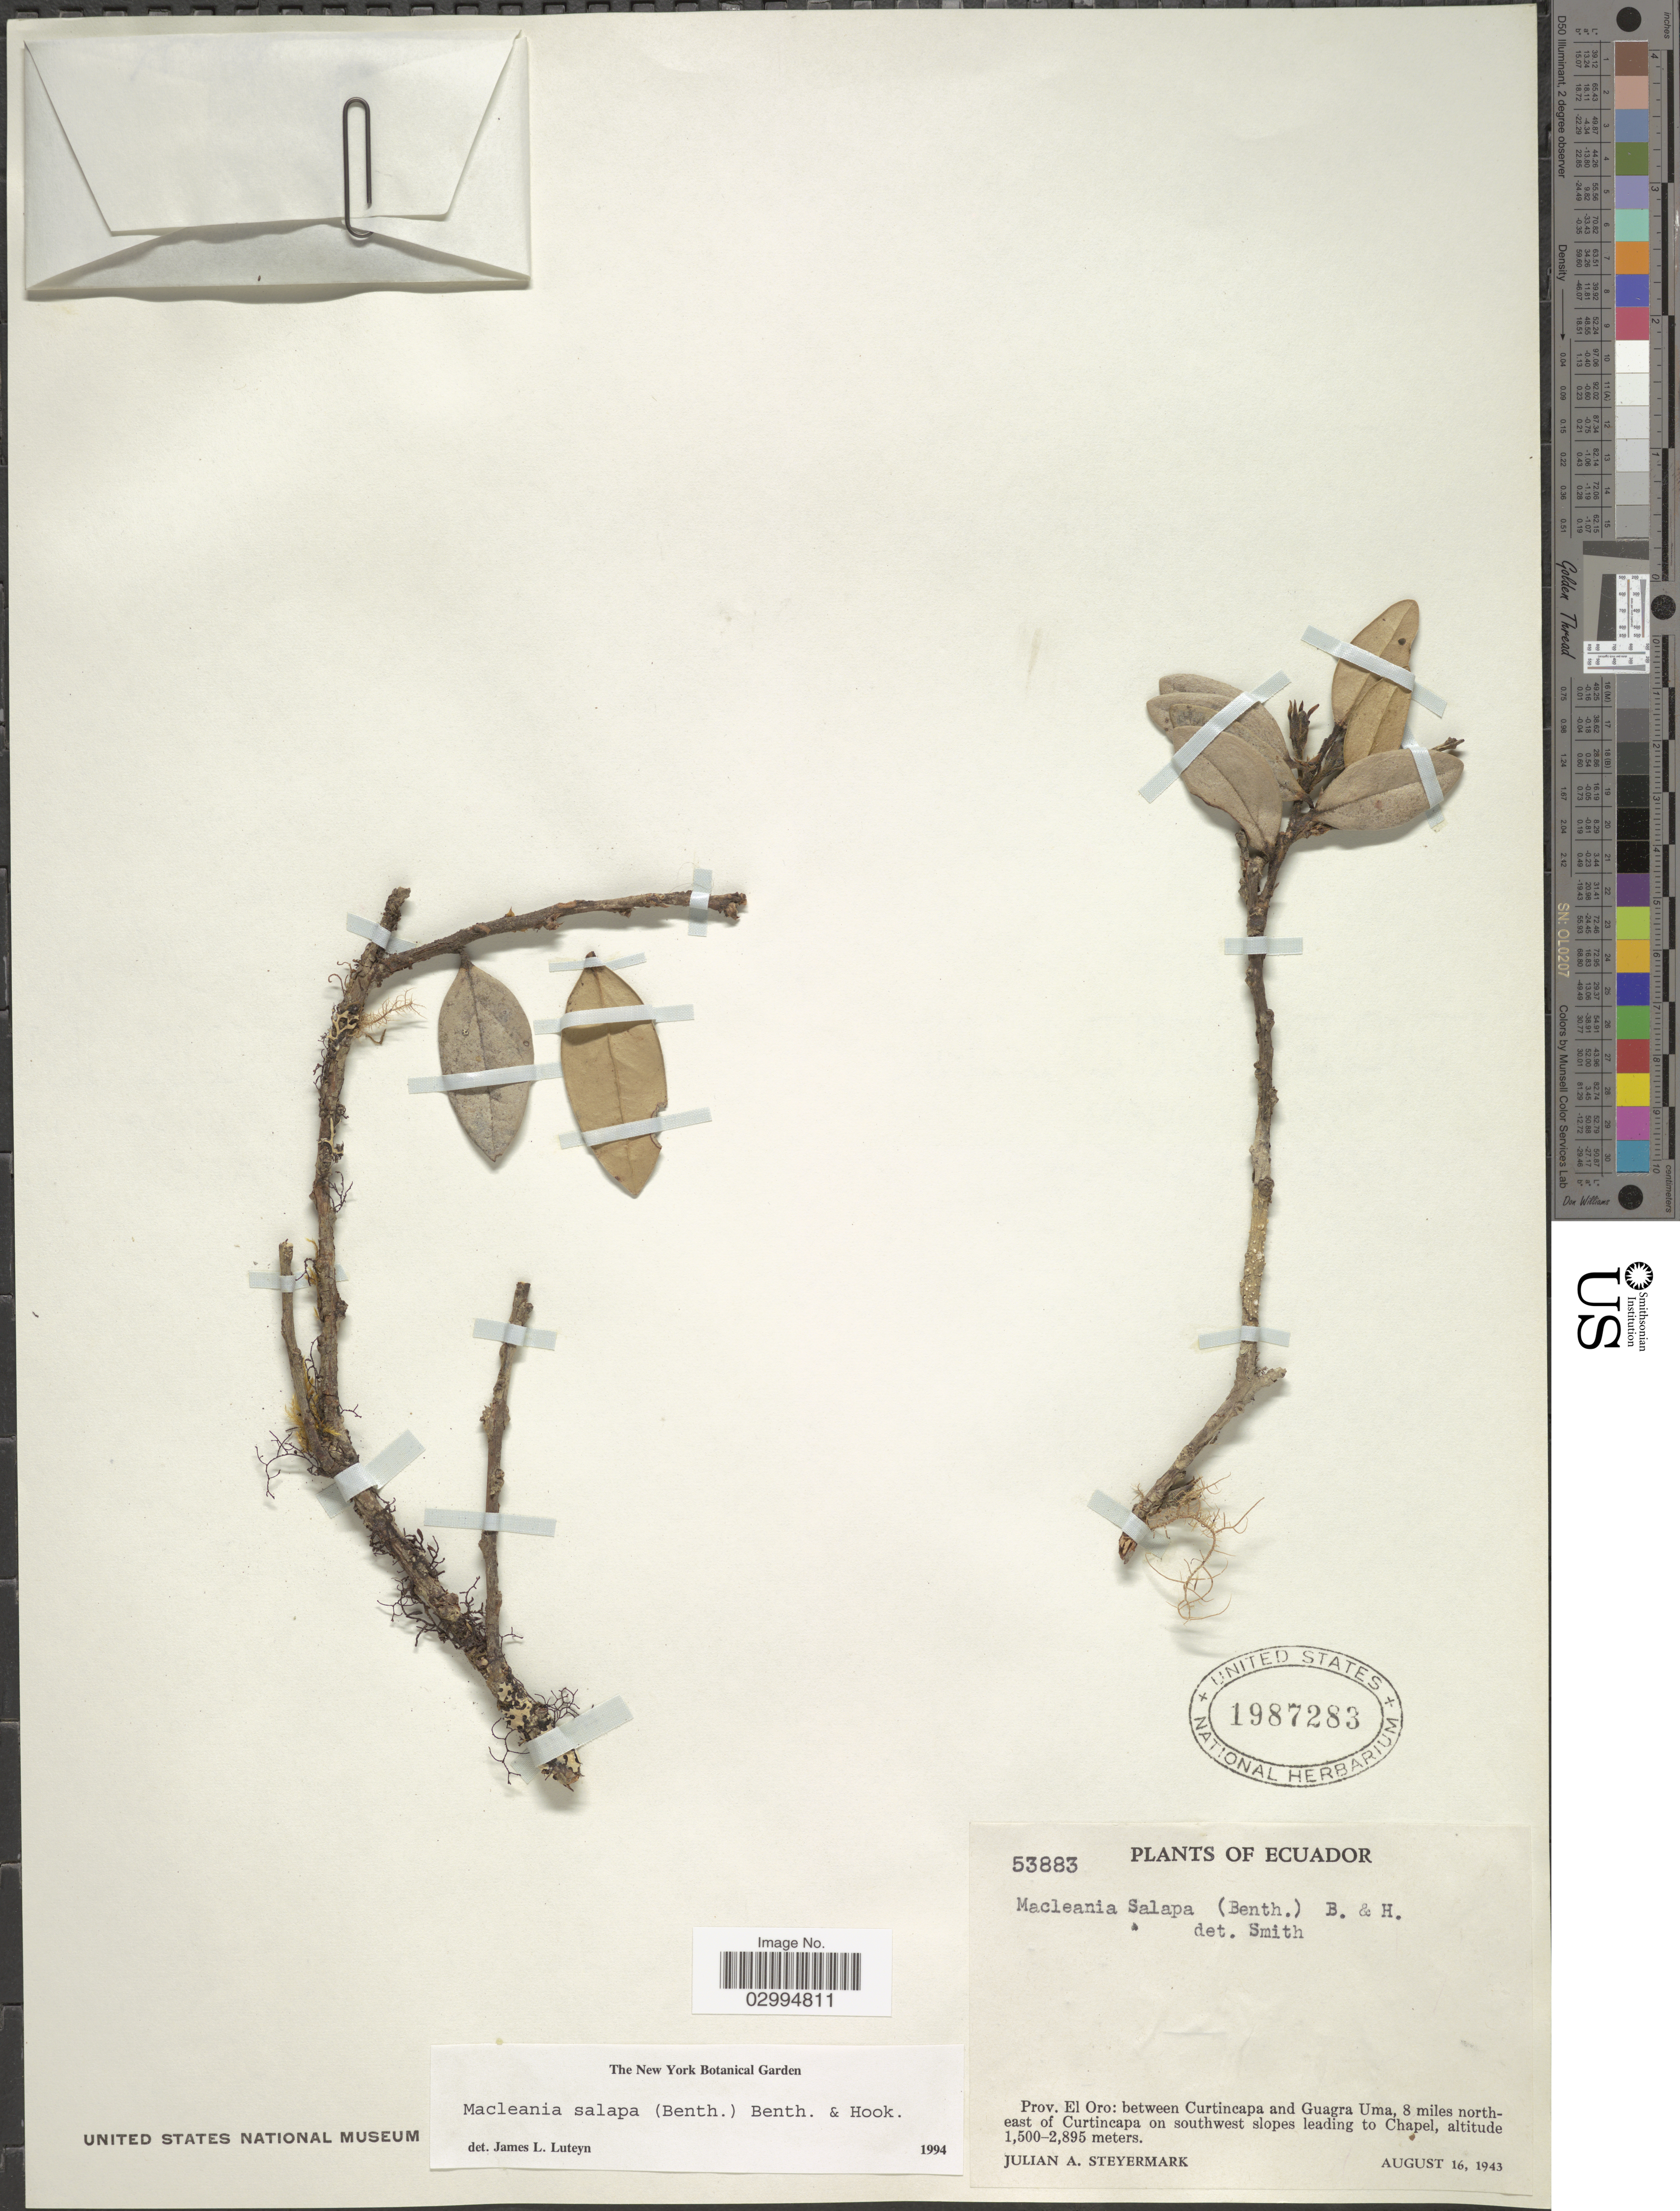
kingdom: Plantae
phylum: Tracheophyta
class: Magnoliopsida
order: Ericales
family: Ericaceae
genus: Macleania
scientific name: Macleania salapa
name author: (Benth.) Benth. & Hook. f. ex Drake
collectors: J. Steyermark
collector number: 53883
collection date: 1943-08-16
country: Ecuador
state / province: El Oro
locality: Between Curtincapa and Guagra Uma, 8 miles northeast of Curtincapa on southwest slopes leading to Chapel.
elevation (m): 1500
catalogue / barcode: US 1987283